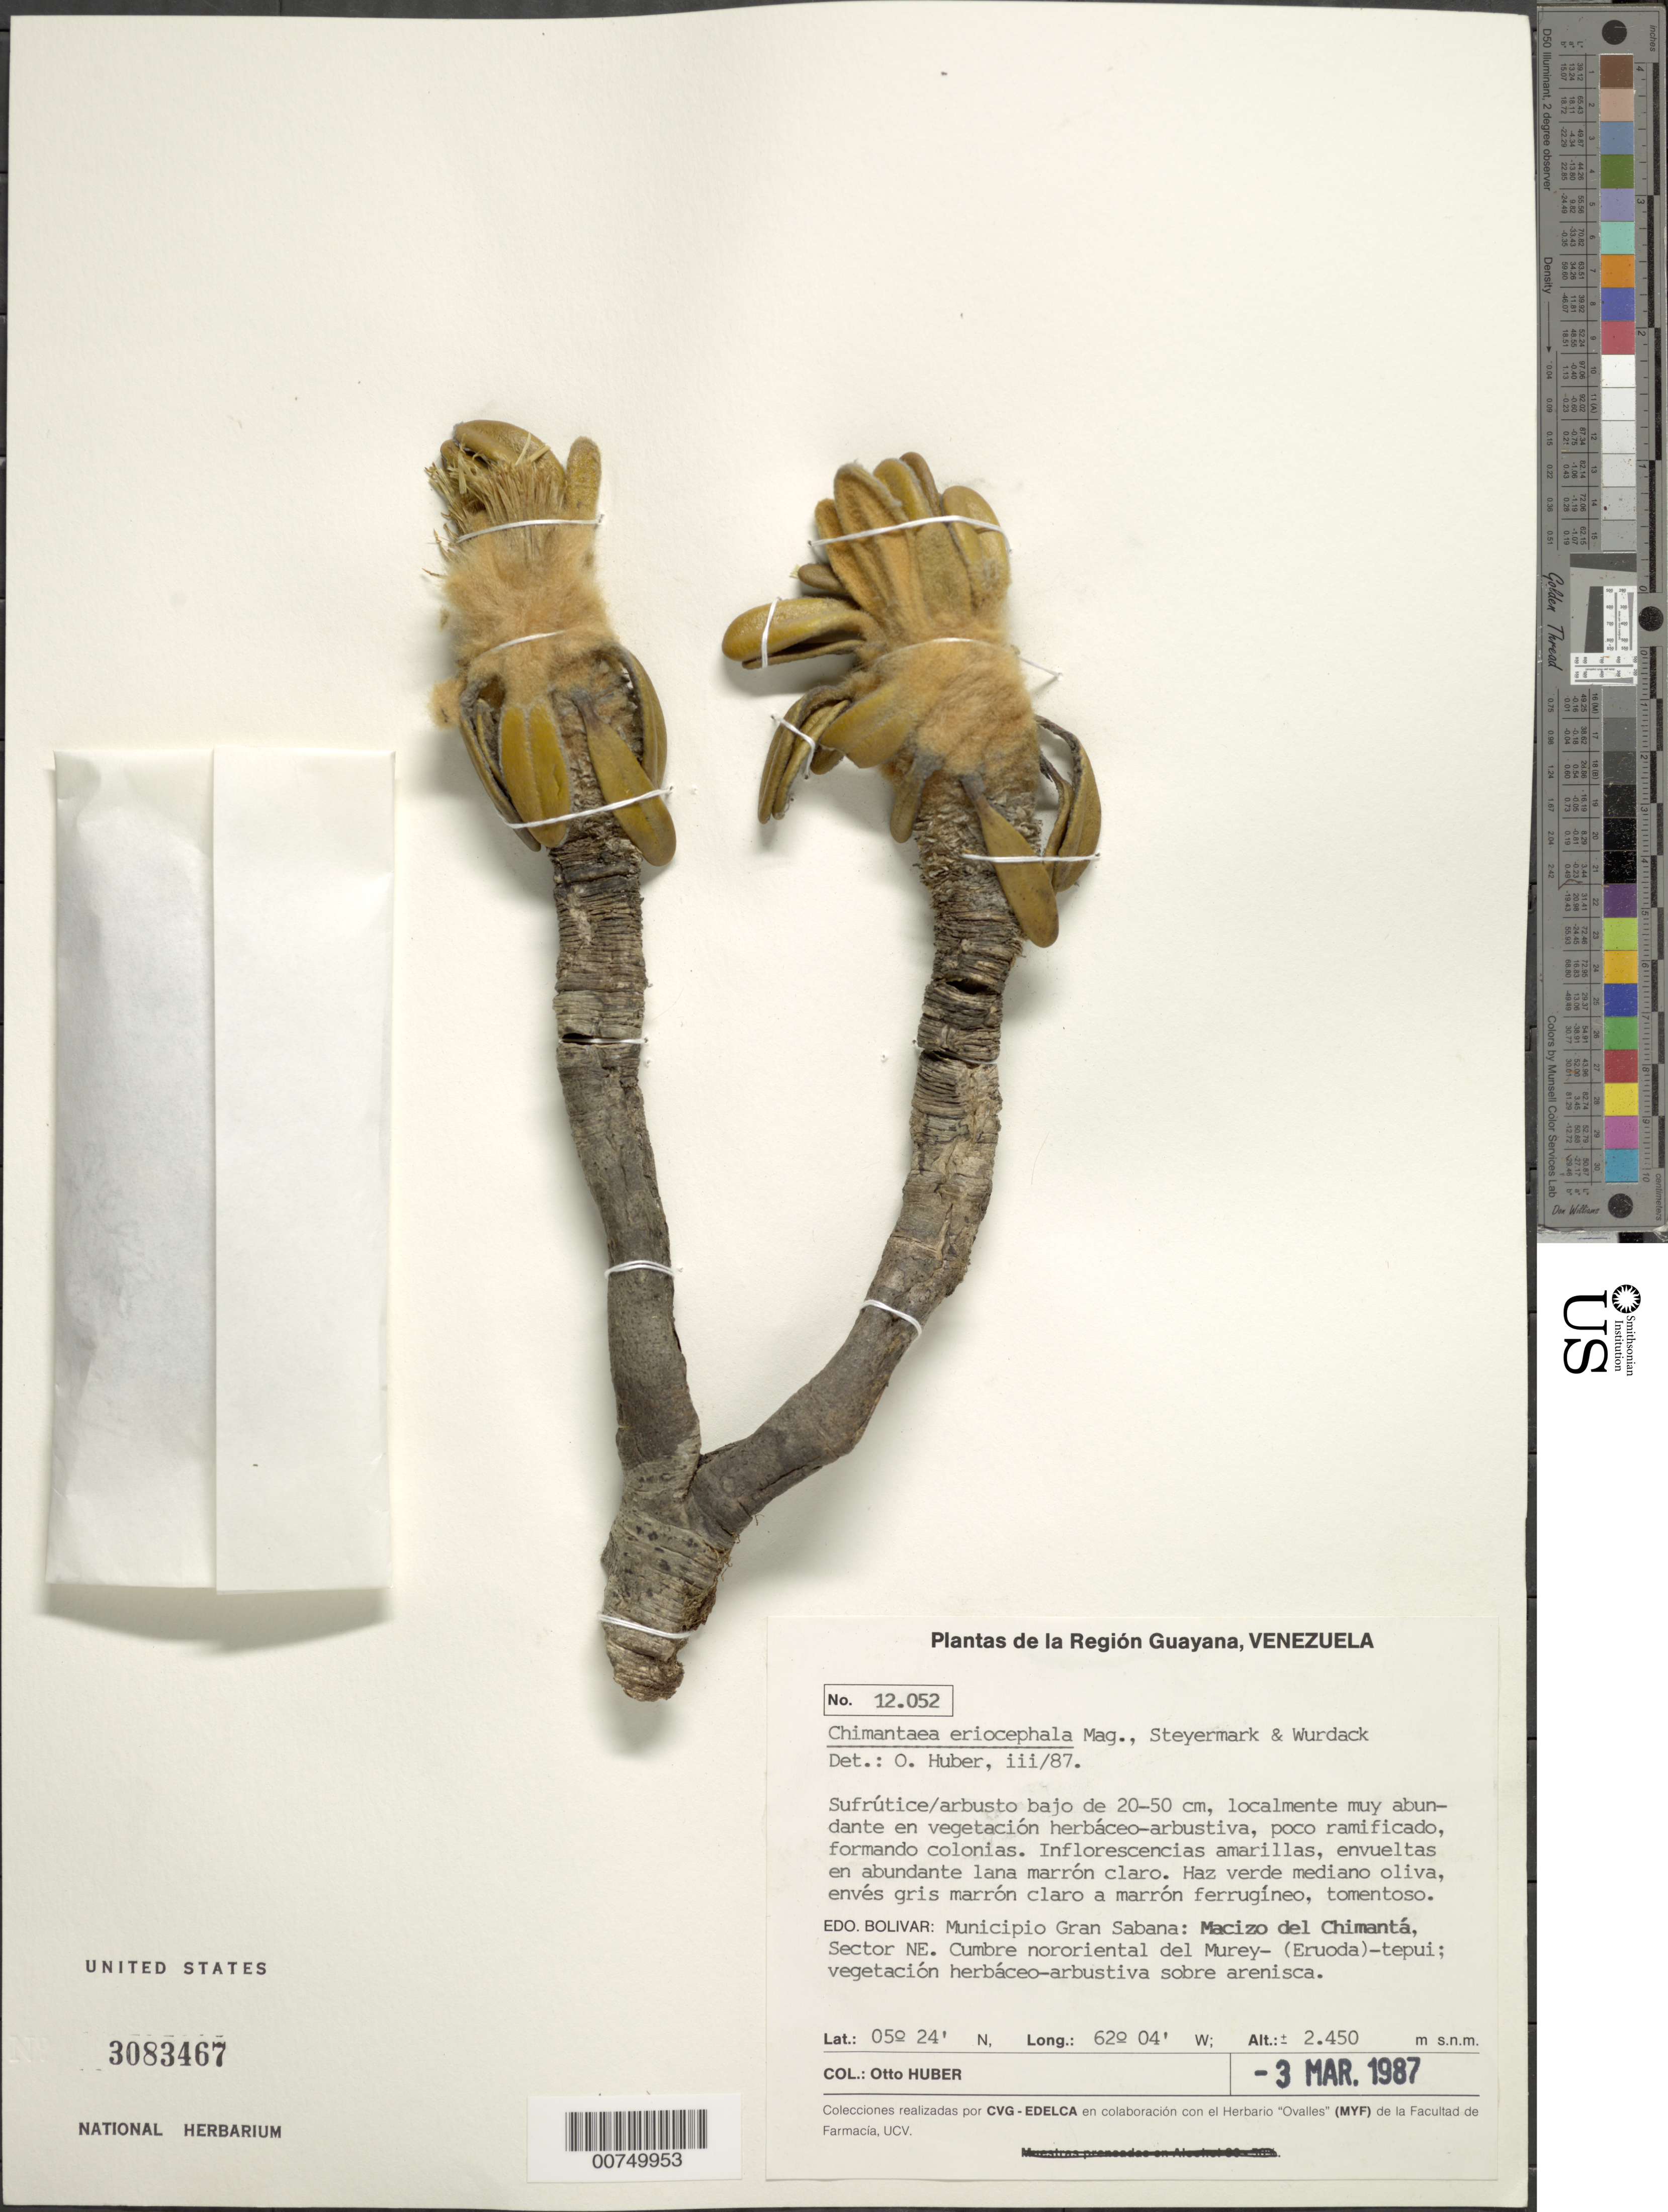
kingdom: Plantae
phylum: Tracheophyta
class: Magnoliopsida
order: Asterales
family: Asteraceae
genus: Chimantaea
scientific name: Chimantaea eriocephala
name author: Maguire et al.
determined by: Huber, Otto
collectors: O. Huber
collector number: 12052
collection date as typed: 3-Mar-87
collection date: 1987-03-03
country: Venezuela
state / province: Bolívar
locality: Mun. Gran Sabana, Macizo del Chimantá, sector nororiental, cumbre nororiental del Chimantá, sector NE. Cumbre nororiental del Murey-(Eruoda)-tepuí.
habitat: Vegetación herbácea arbustiva sobre arenisca.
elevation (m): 2450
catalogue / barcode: US 3083467